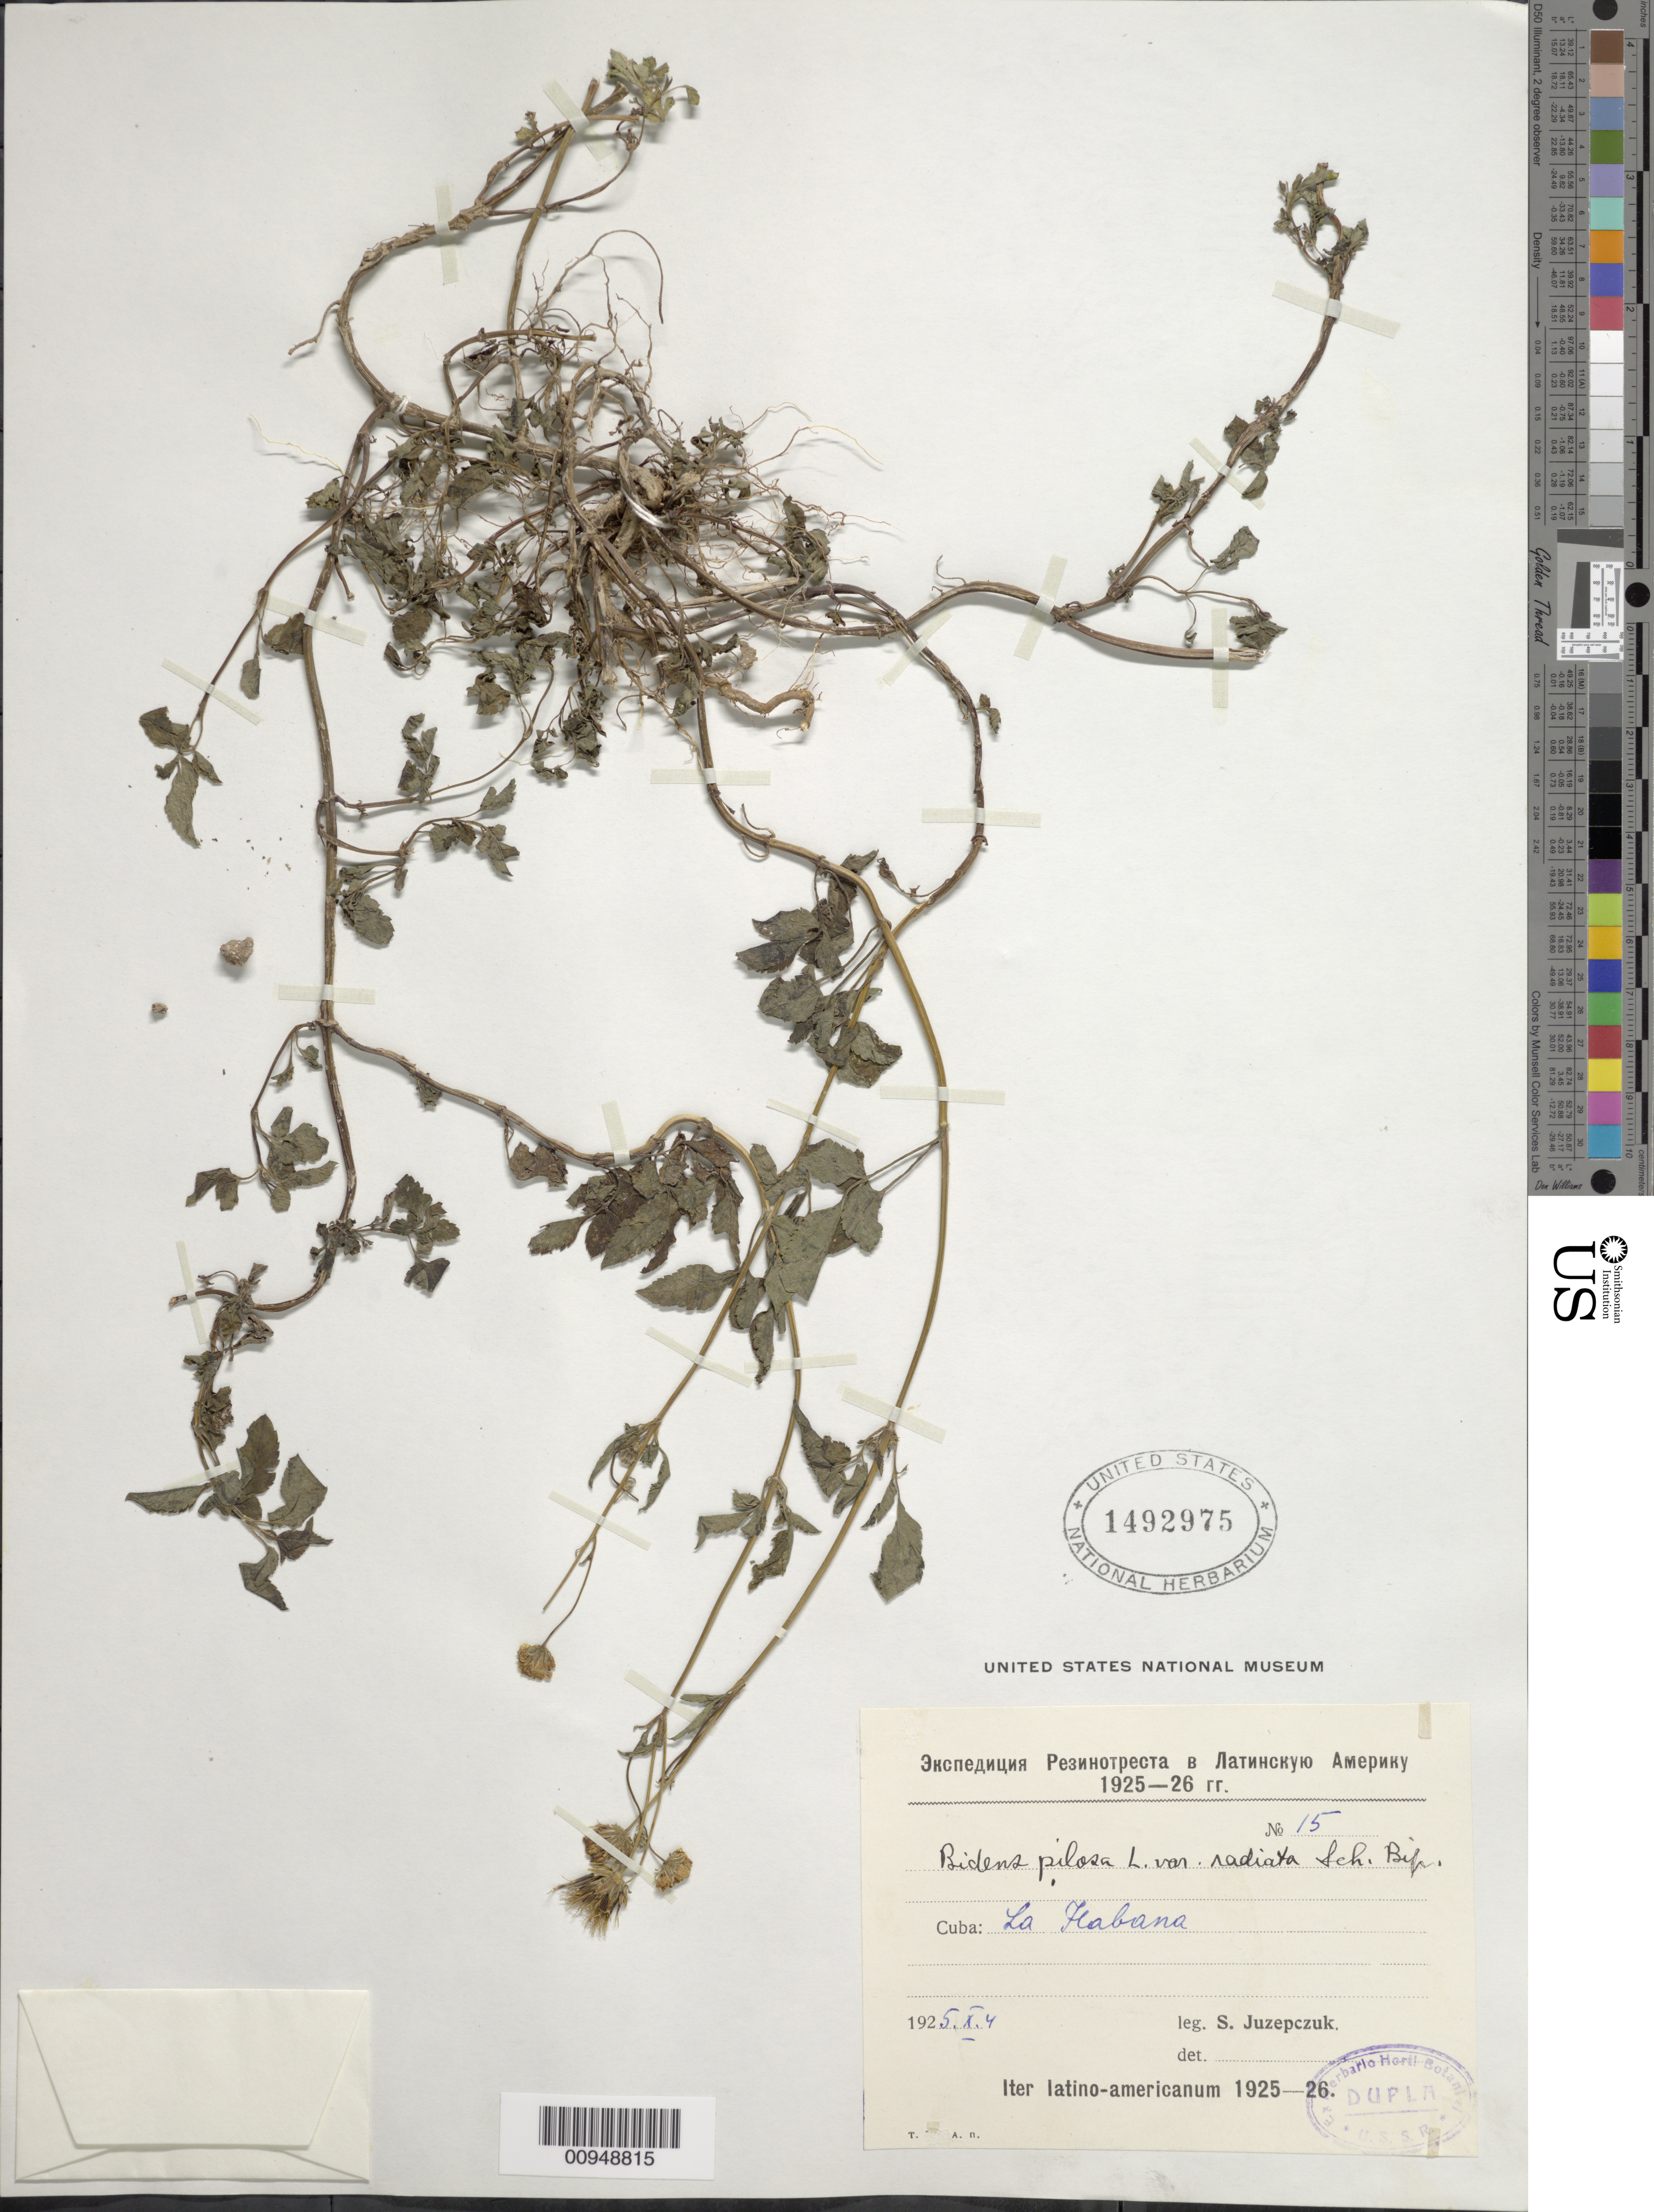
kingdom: Plantae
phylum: Tracheophyta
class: Magnoliopsida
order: Asterales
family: Asteraceae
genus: Bidens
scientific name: Bidens alba var. radiata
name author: (Sch. Bip.) R.E. Ballard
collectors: S. V. Juzepczuk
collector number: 15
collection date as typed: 04 Oct 1925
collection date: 1925-10-04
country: Cuba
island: Cuba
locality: La Habana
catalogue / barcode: US 1492975